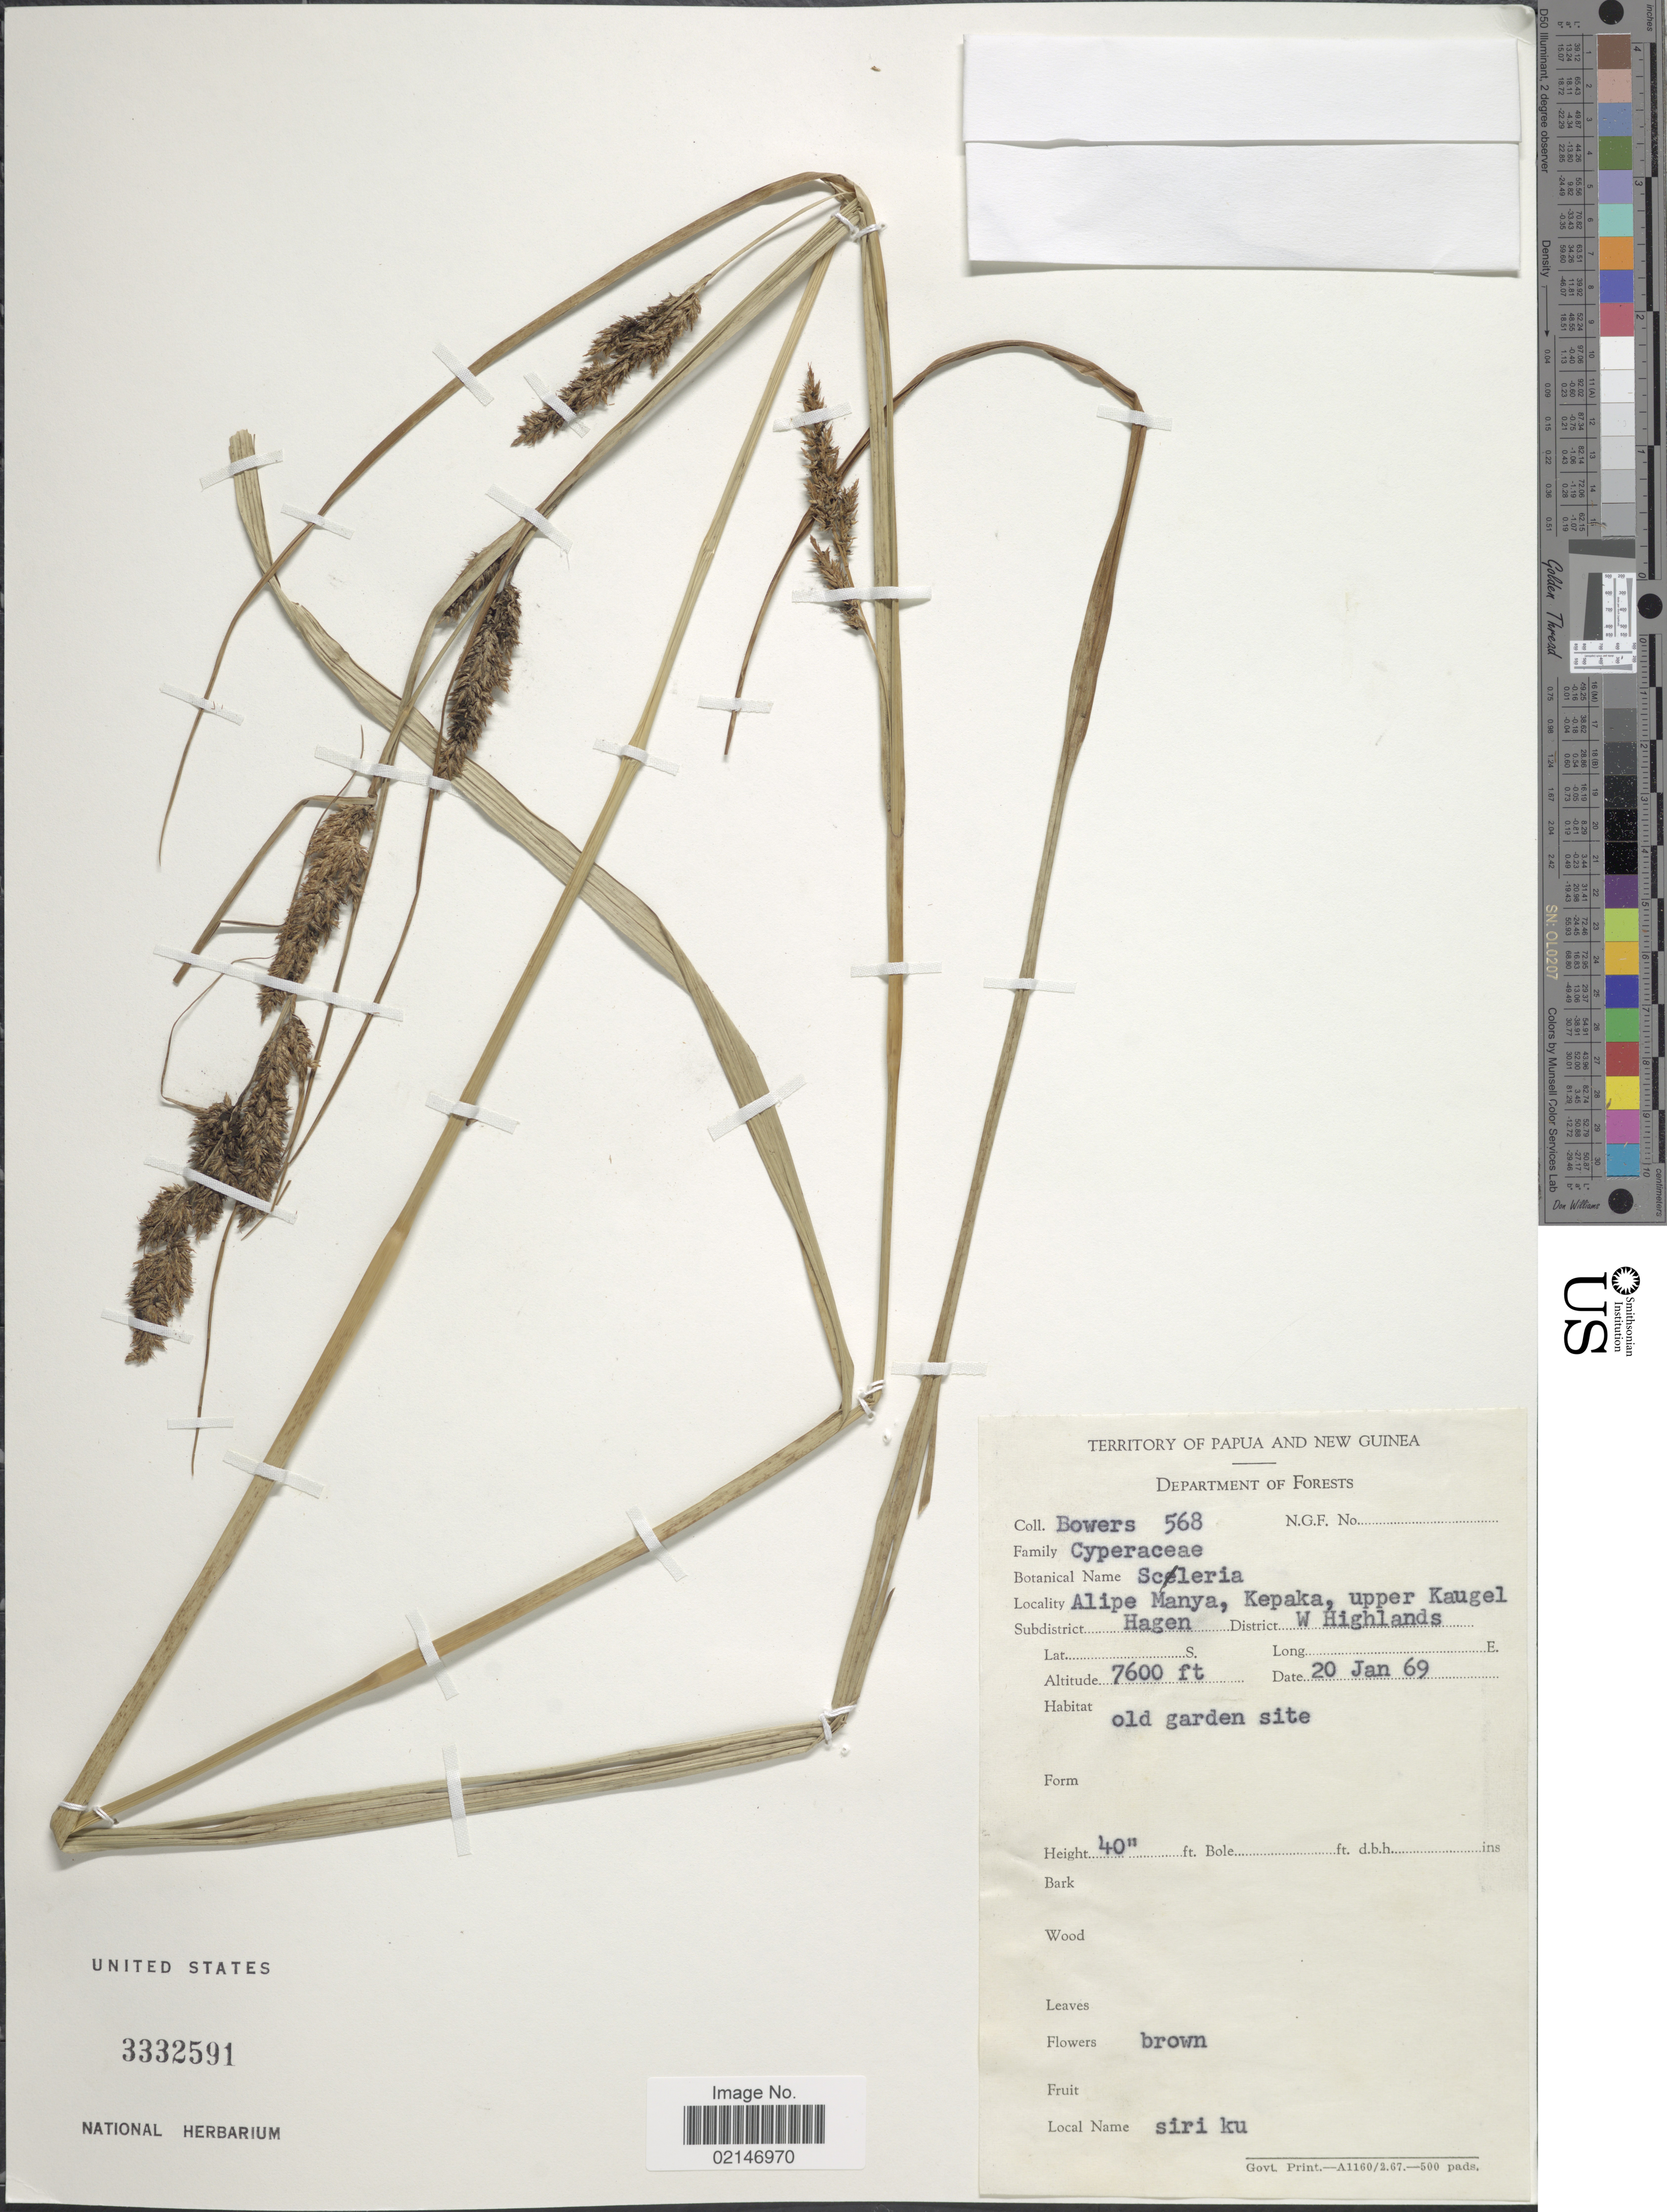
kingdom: Plantae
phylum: Tracheophyta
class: Liliopsida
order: Poales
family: Cyperaceae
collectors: -. Bowers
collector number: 568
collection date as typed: Transcribed d/m/y: 20/1/69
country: Papua New Guinea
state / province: Western Highlands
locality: Papua and New Guinea, Alipe Manya, Kepaka, upper Kaugel, Subdistrict Hagen, District W Highlands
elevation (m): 2316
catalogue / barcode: US 3332591